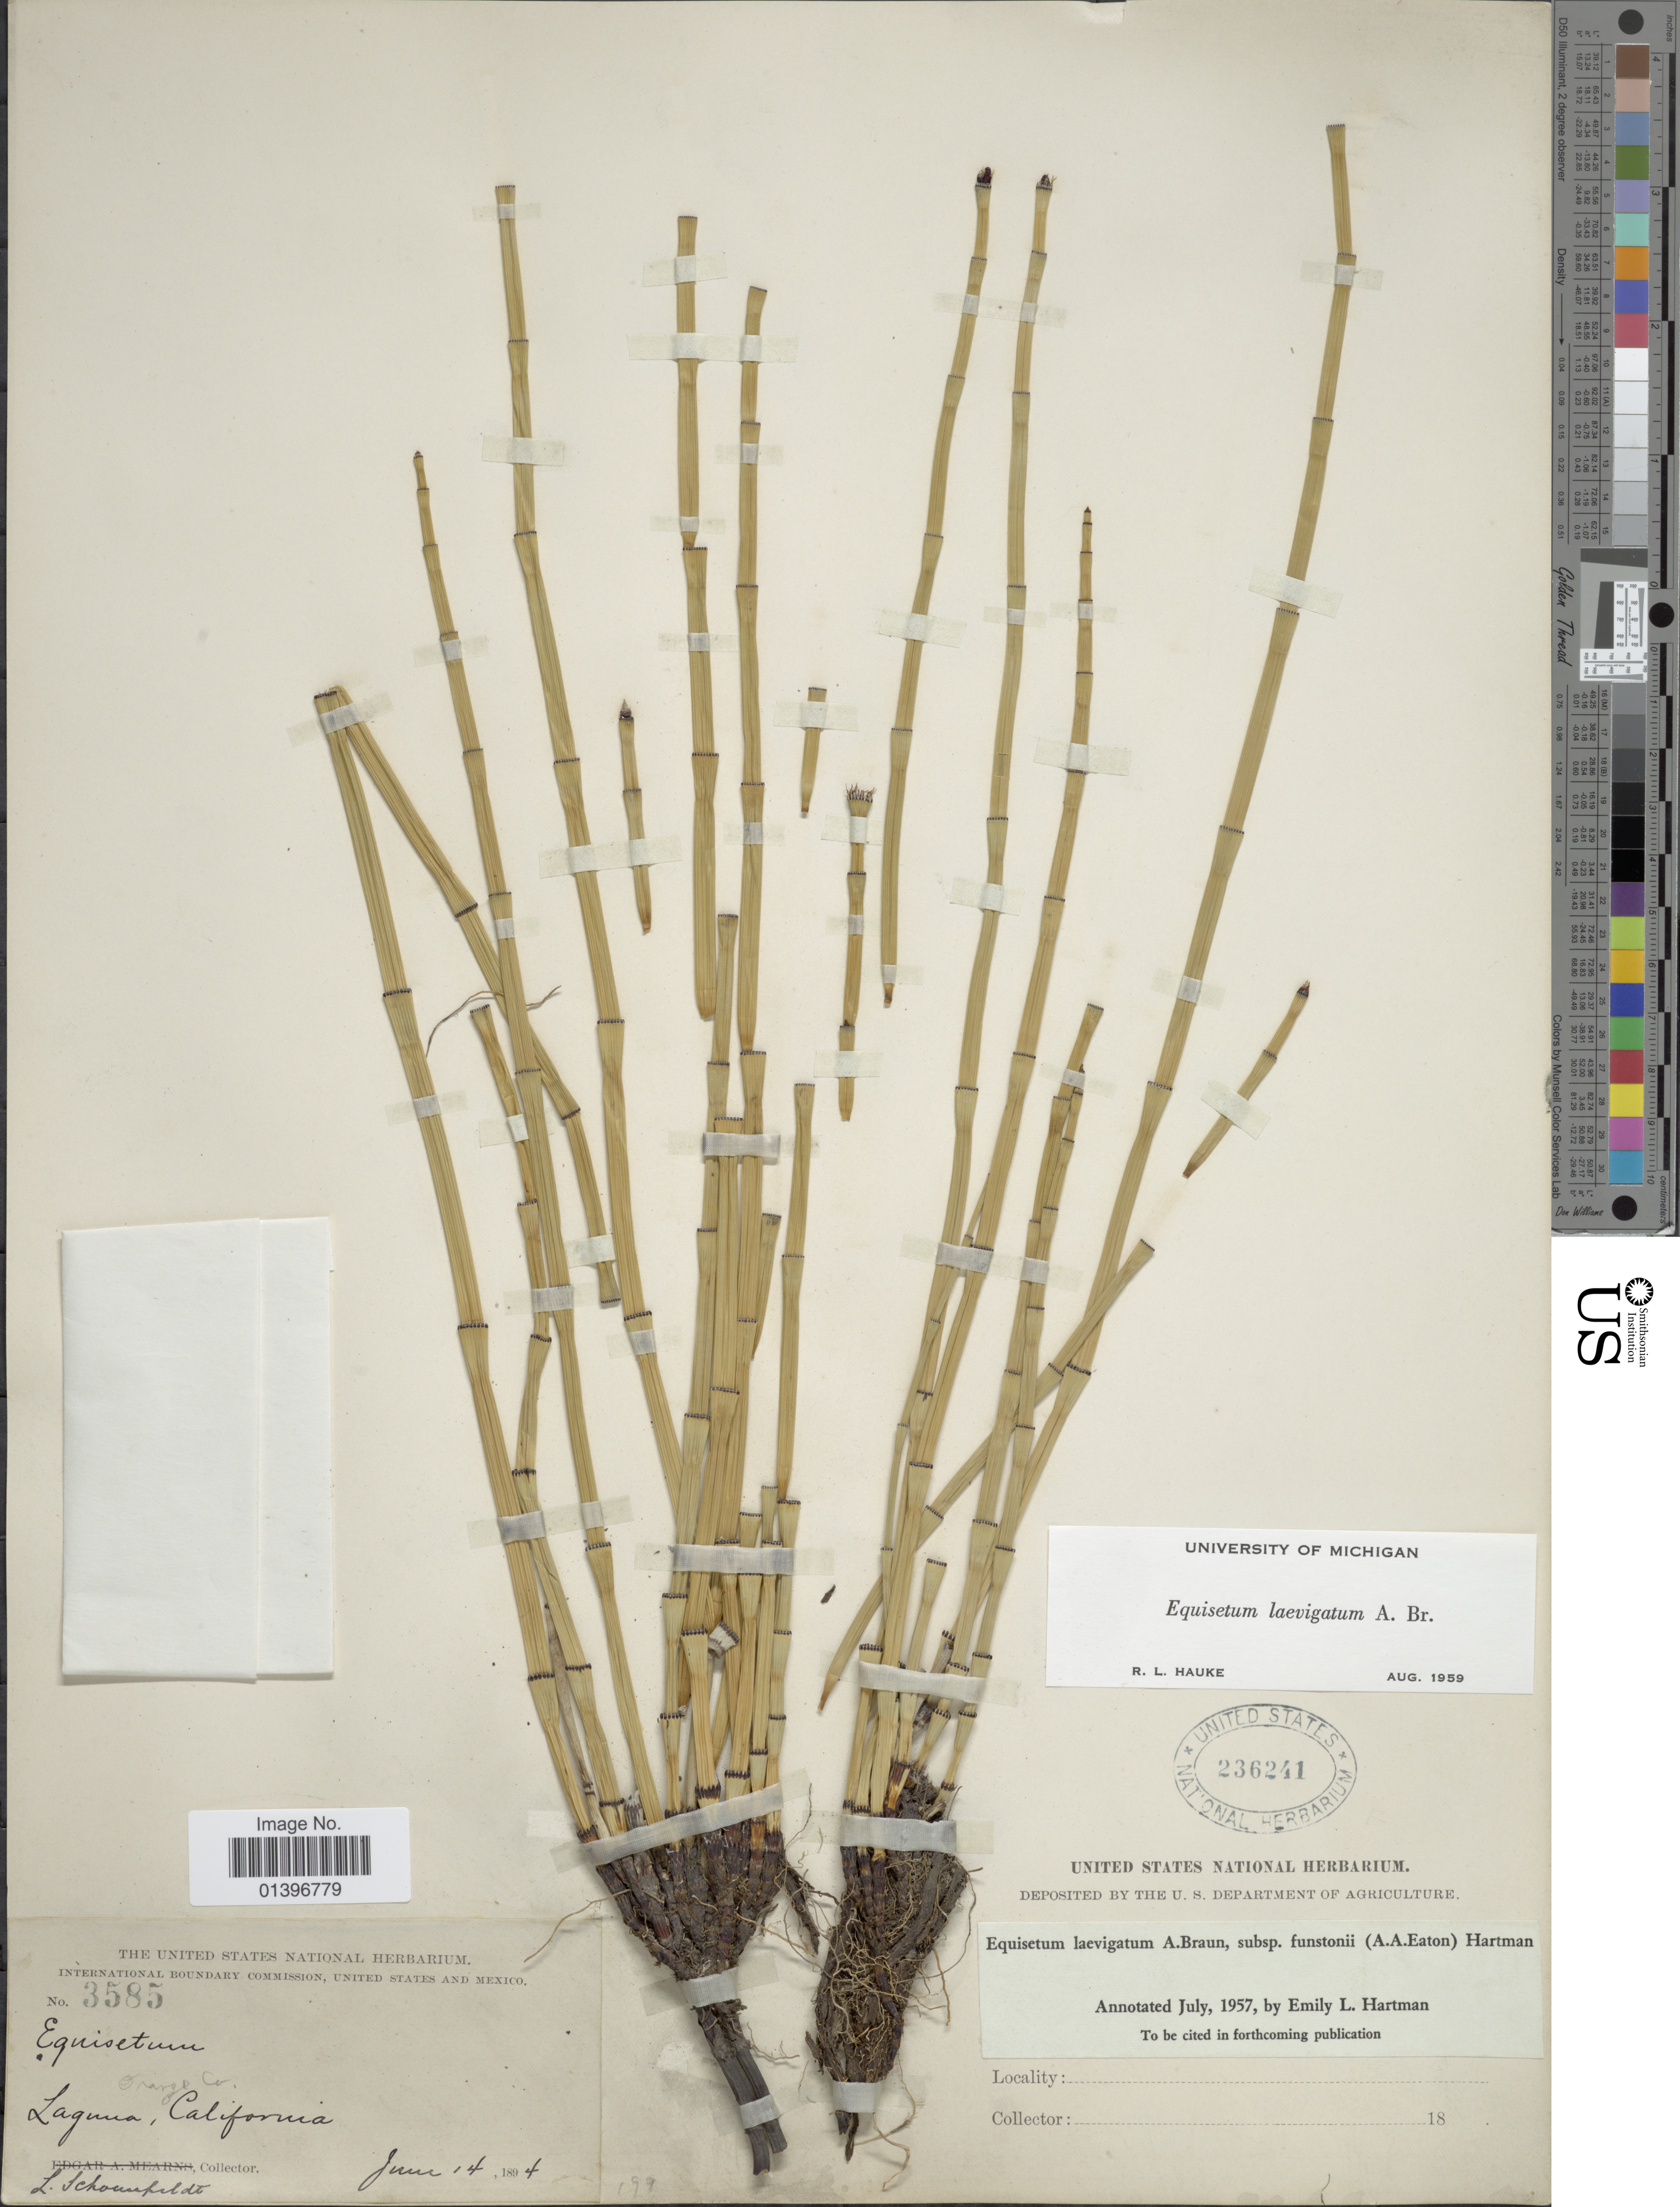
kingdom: Plantae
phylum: Tracheophyta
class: Polypodiopsida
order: Equisetales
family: Equisetaceae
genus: Equisetum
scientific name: Equisetum laevigatum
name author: A. Braun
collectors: L. Schounfeldt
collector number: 3585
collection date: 1894-06-14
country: United States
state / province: California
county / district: Orange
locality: Laguna, Orange Co.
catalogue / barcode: US 236241